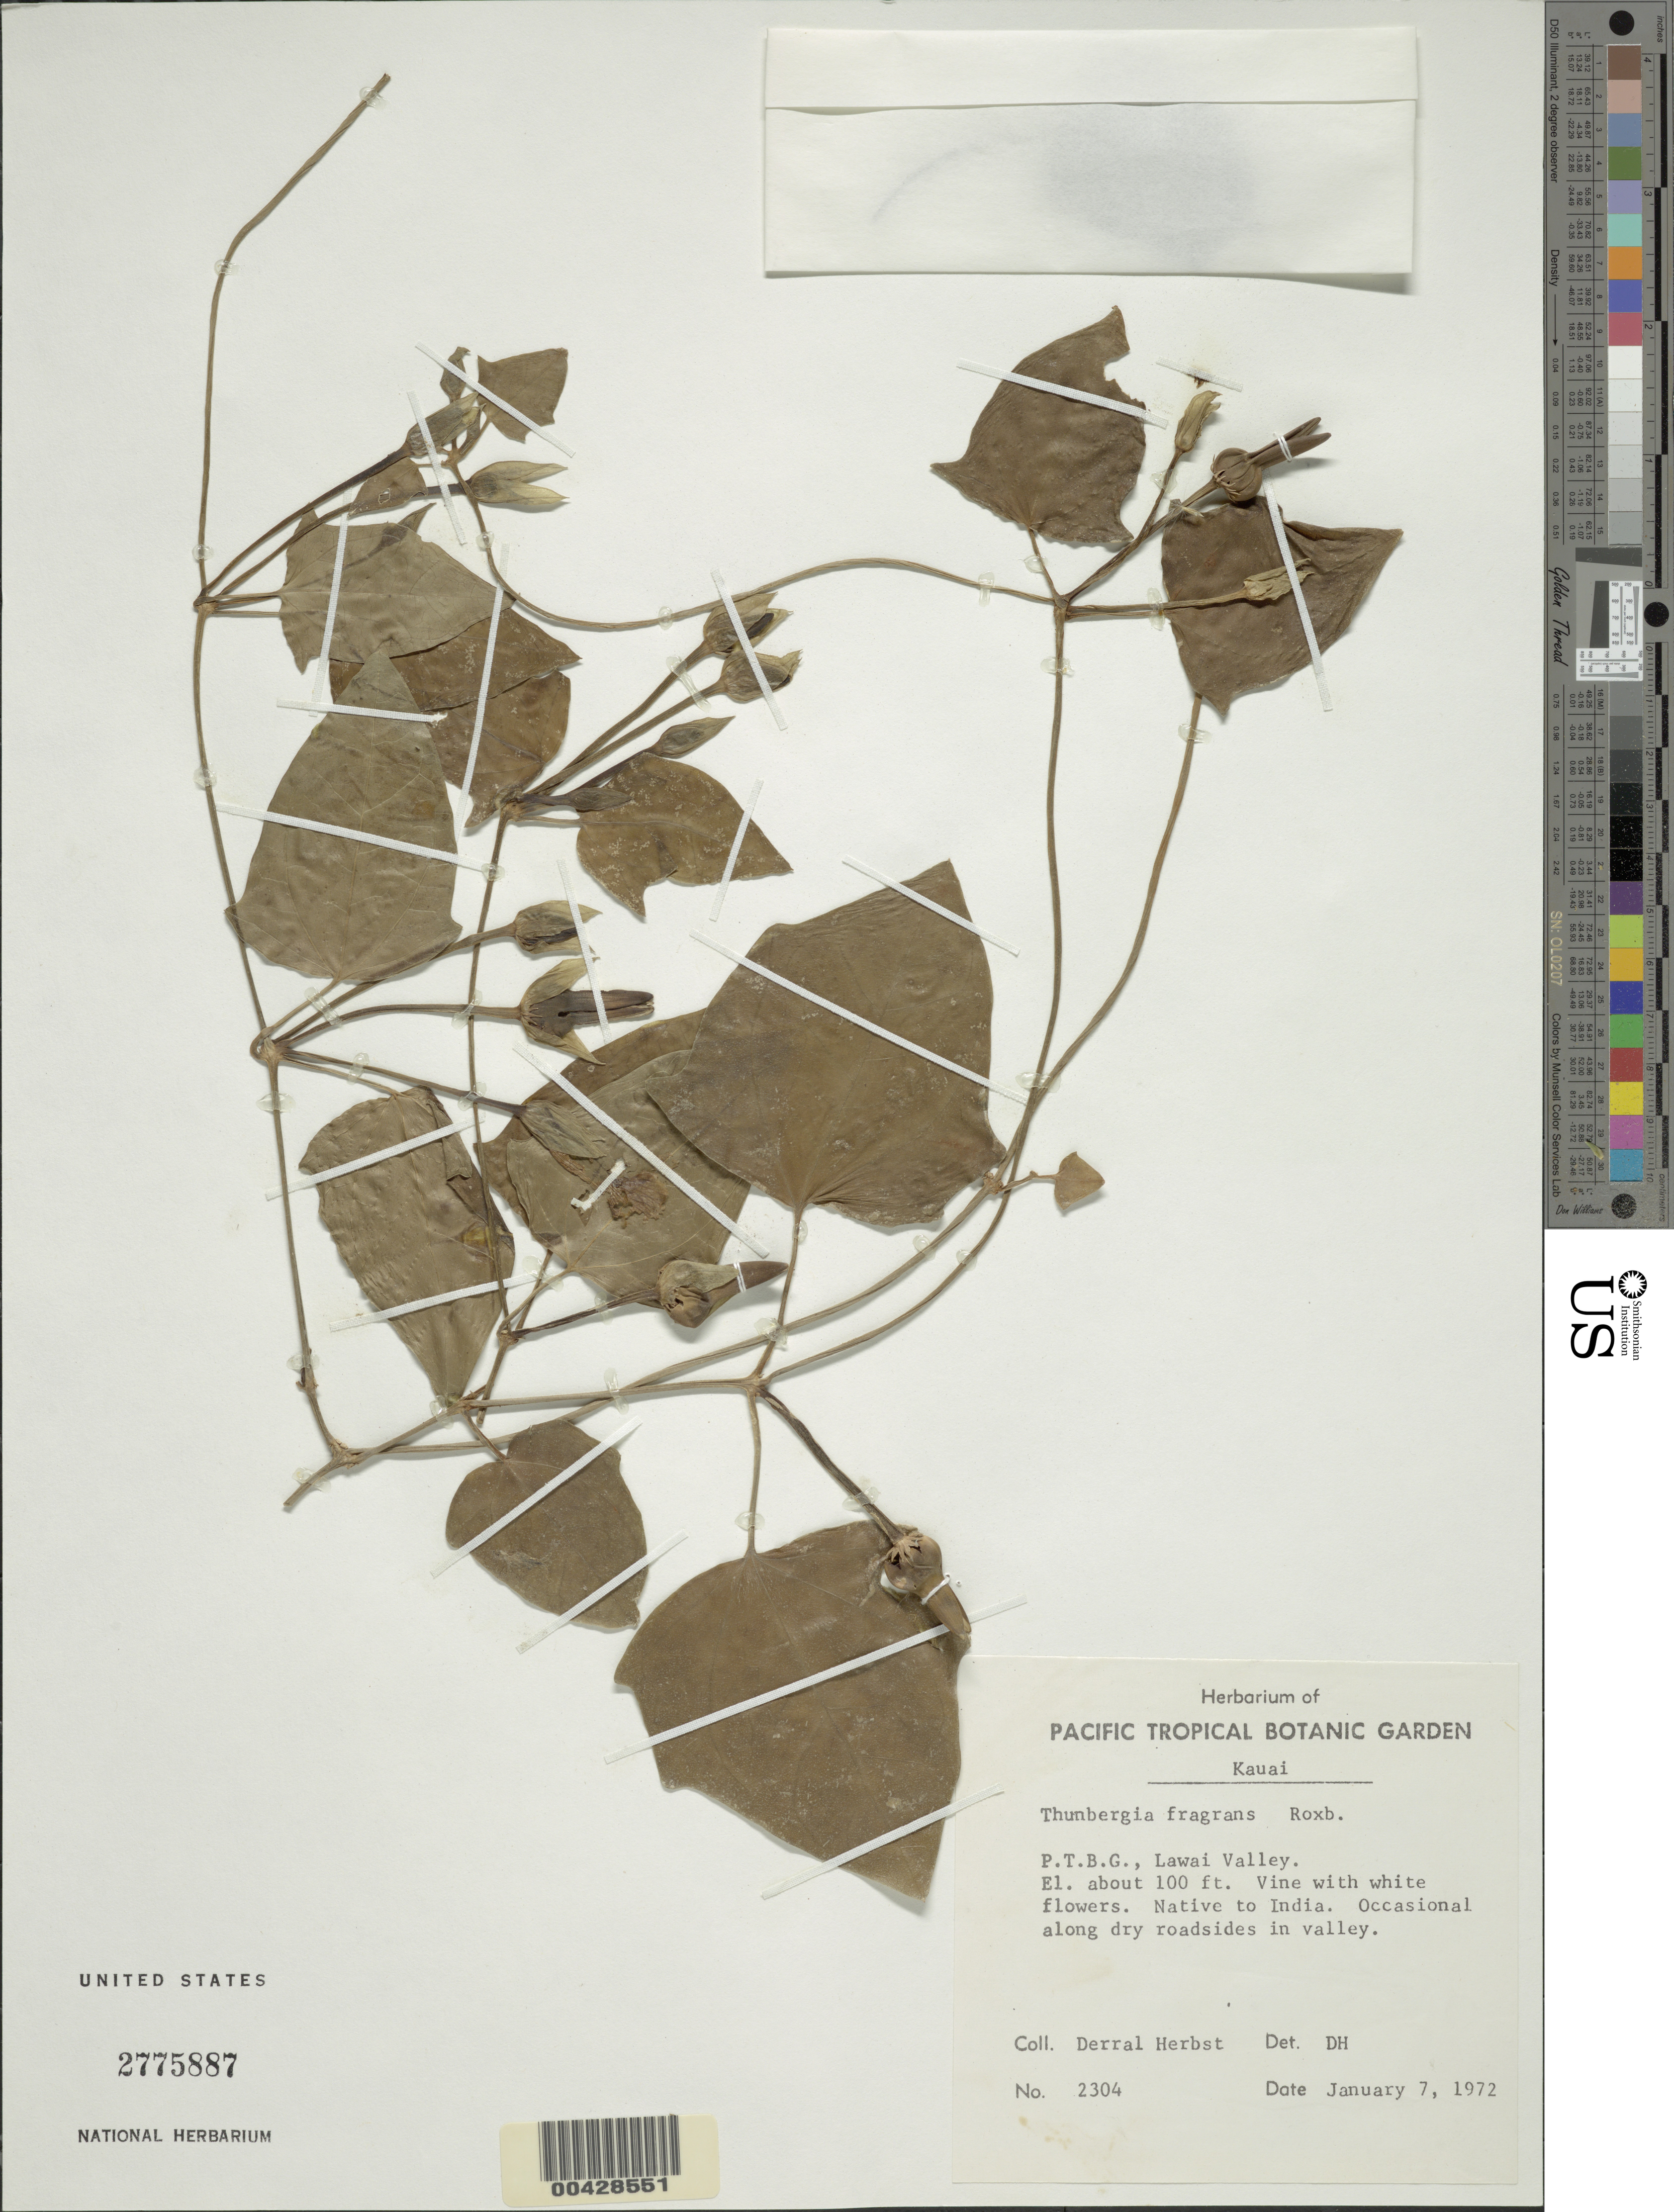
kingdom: Plantae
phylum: Tracheophyta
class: Magnoliopsida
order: Lamiales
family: Acanthaceae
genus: Thunbergia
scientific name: Thunbergia fragrans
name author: Roxb.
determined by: Herbst, D. R.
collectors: D. R. Herbst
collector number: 2304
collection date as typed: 7 Jan 1972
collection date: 1972-01-07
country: United States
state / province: Hawaii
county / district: Kauai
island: Kaua'i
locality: P.T.B.G., Lawai Valley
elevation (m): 30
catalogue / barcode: US 2775887